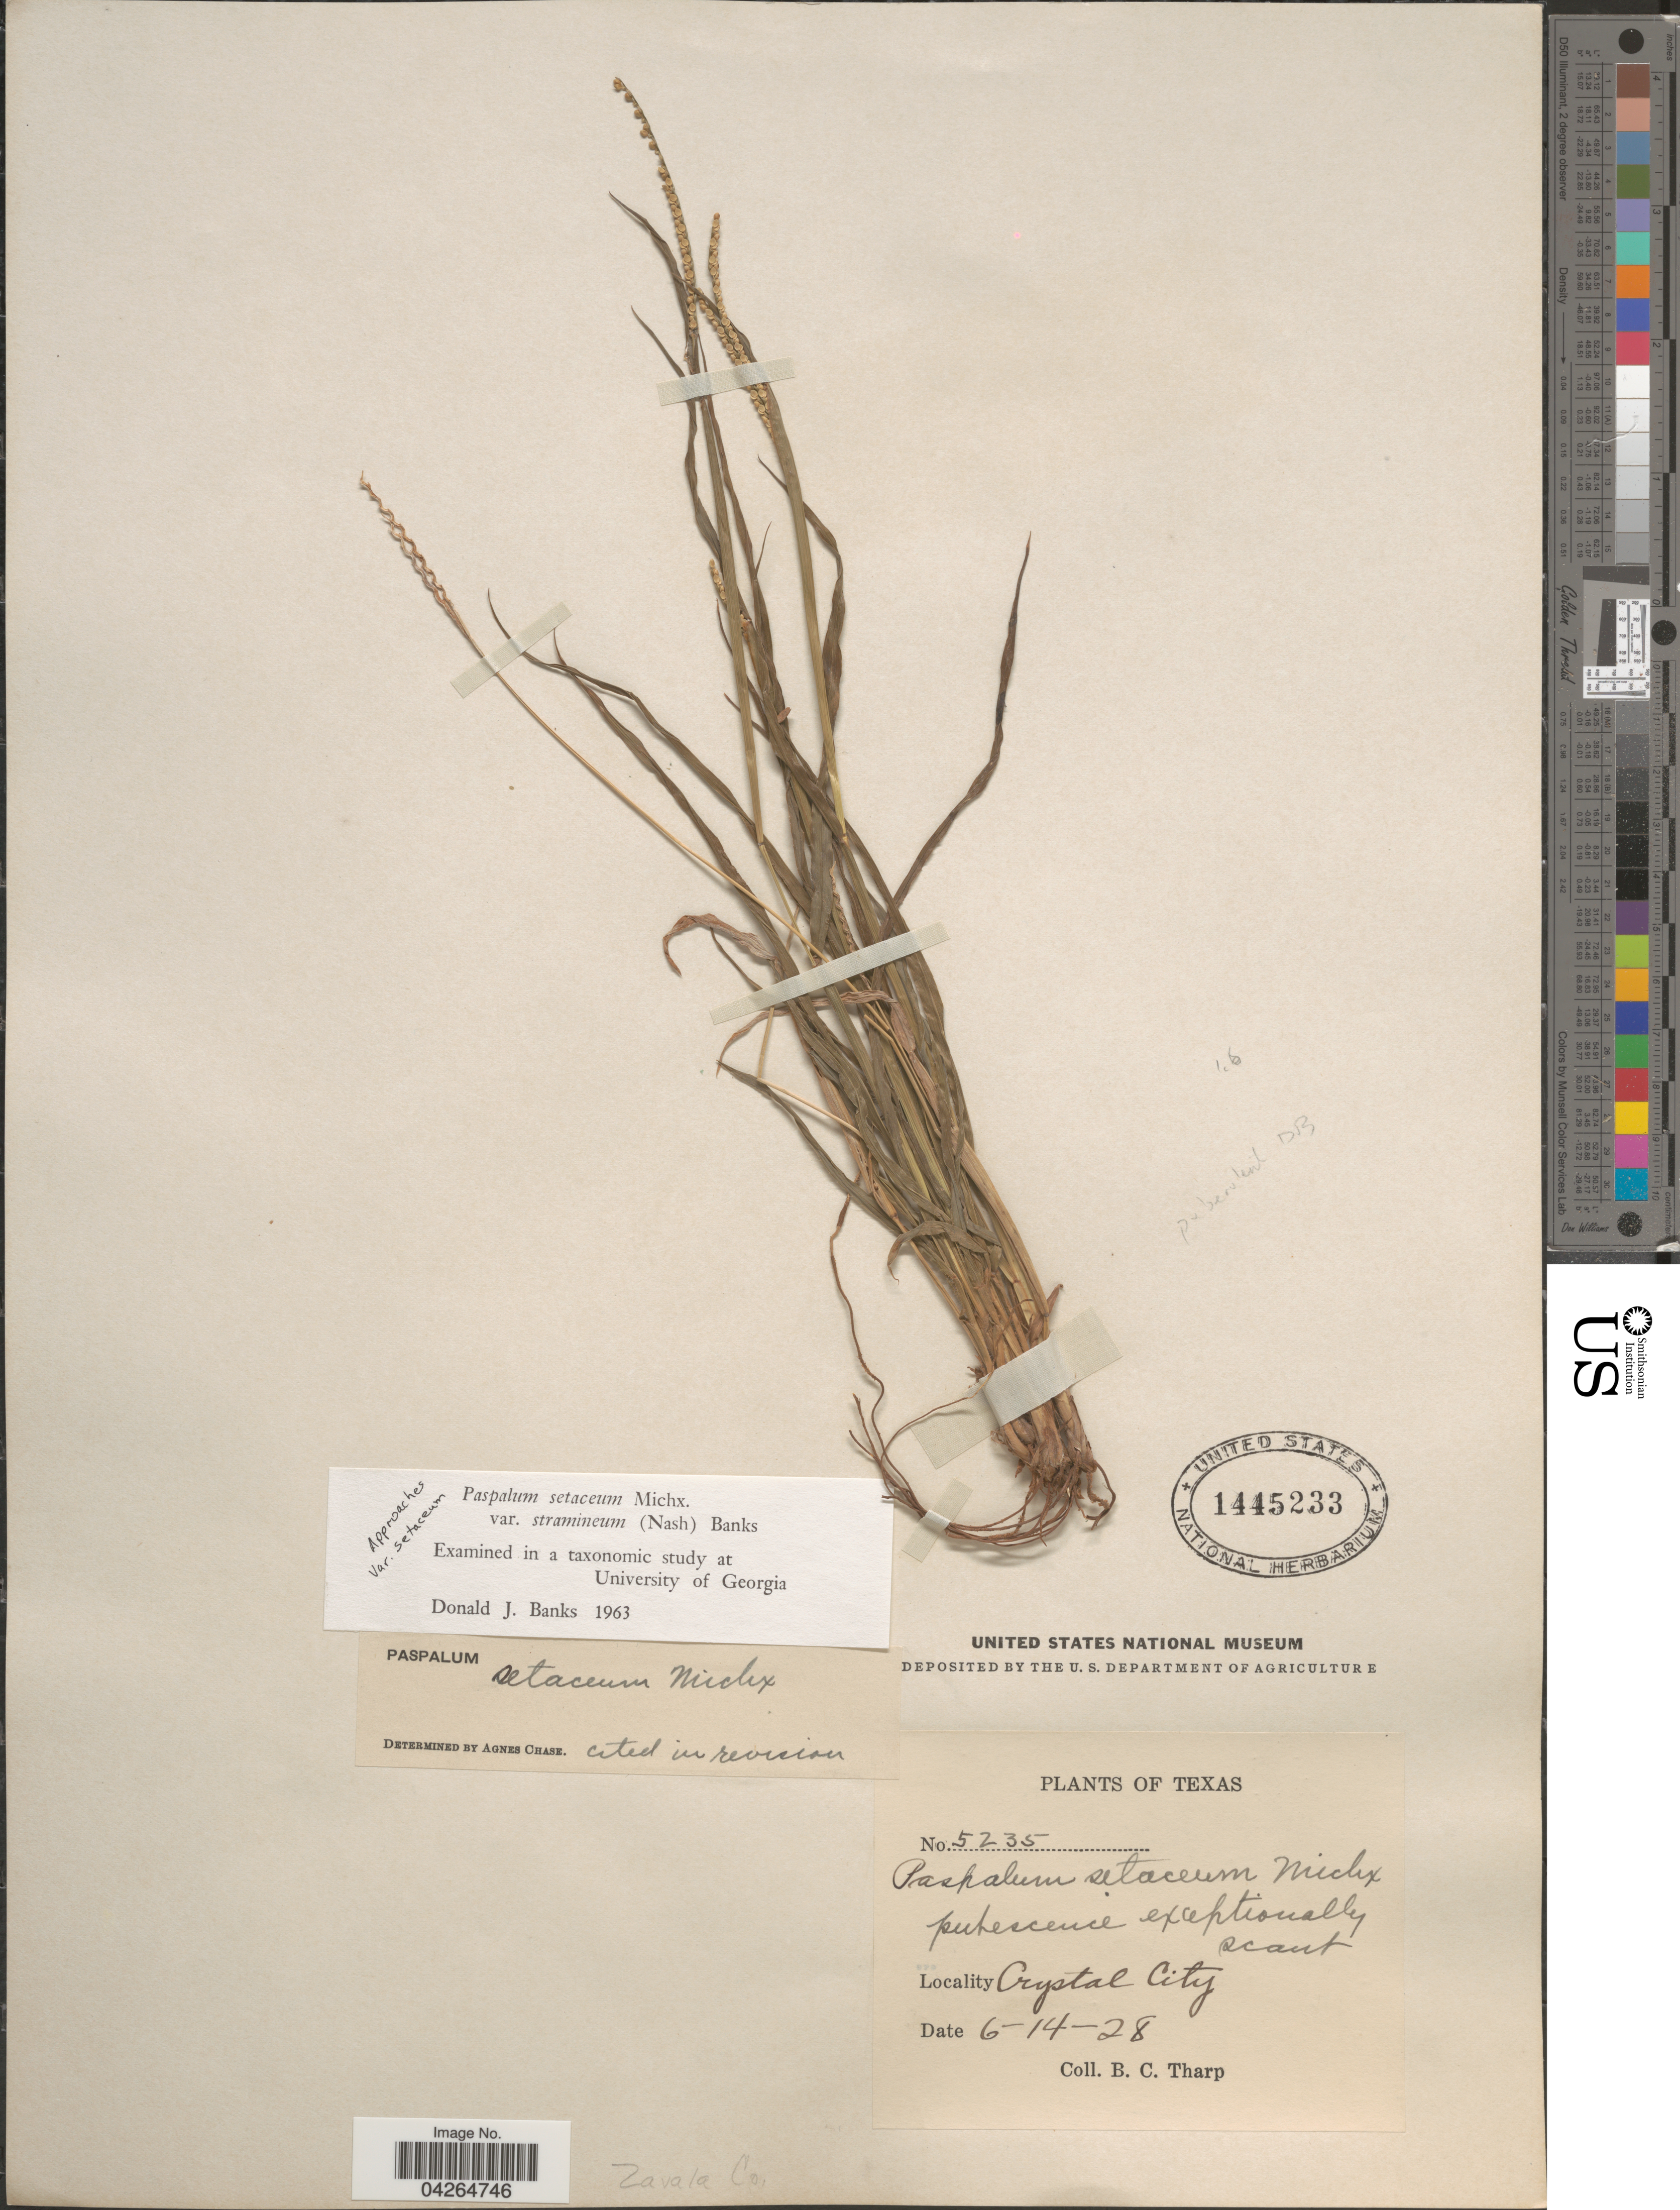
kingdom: Plantae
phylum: Tracheophyta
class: Liliopsida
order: Poales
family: Poaceae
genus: Paspalum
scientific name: Paspalum setaceum var. stramineum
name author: (Nash) D.J. Banks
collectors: B. C. Tharp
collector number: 5235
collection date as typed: Transcribed d/m/y: 14/6/28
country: United States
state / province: Texas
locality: Crystal City. Zavala Co.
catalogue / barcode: US 1445233